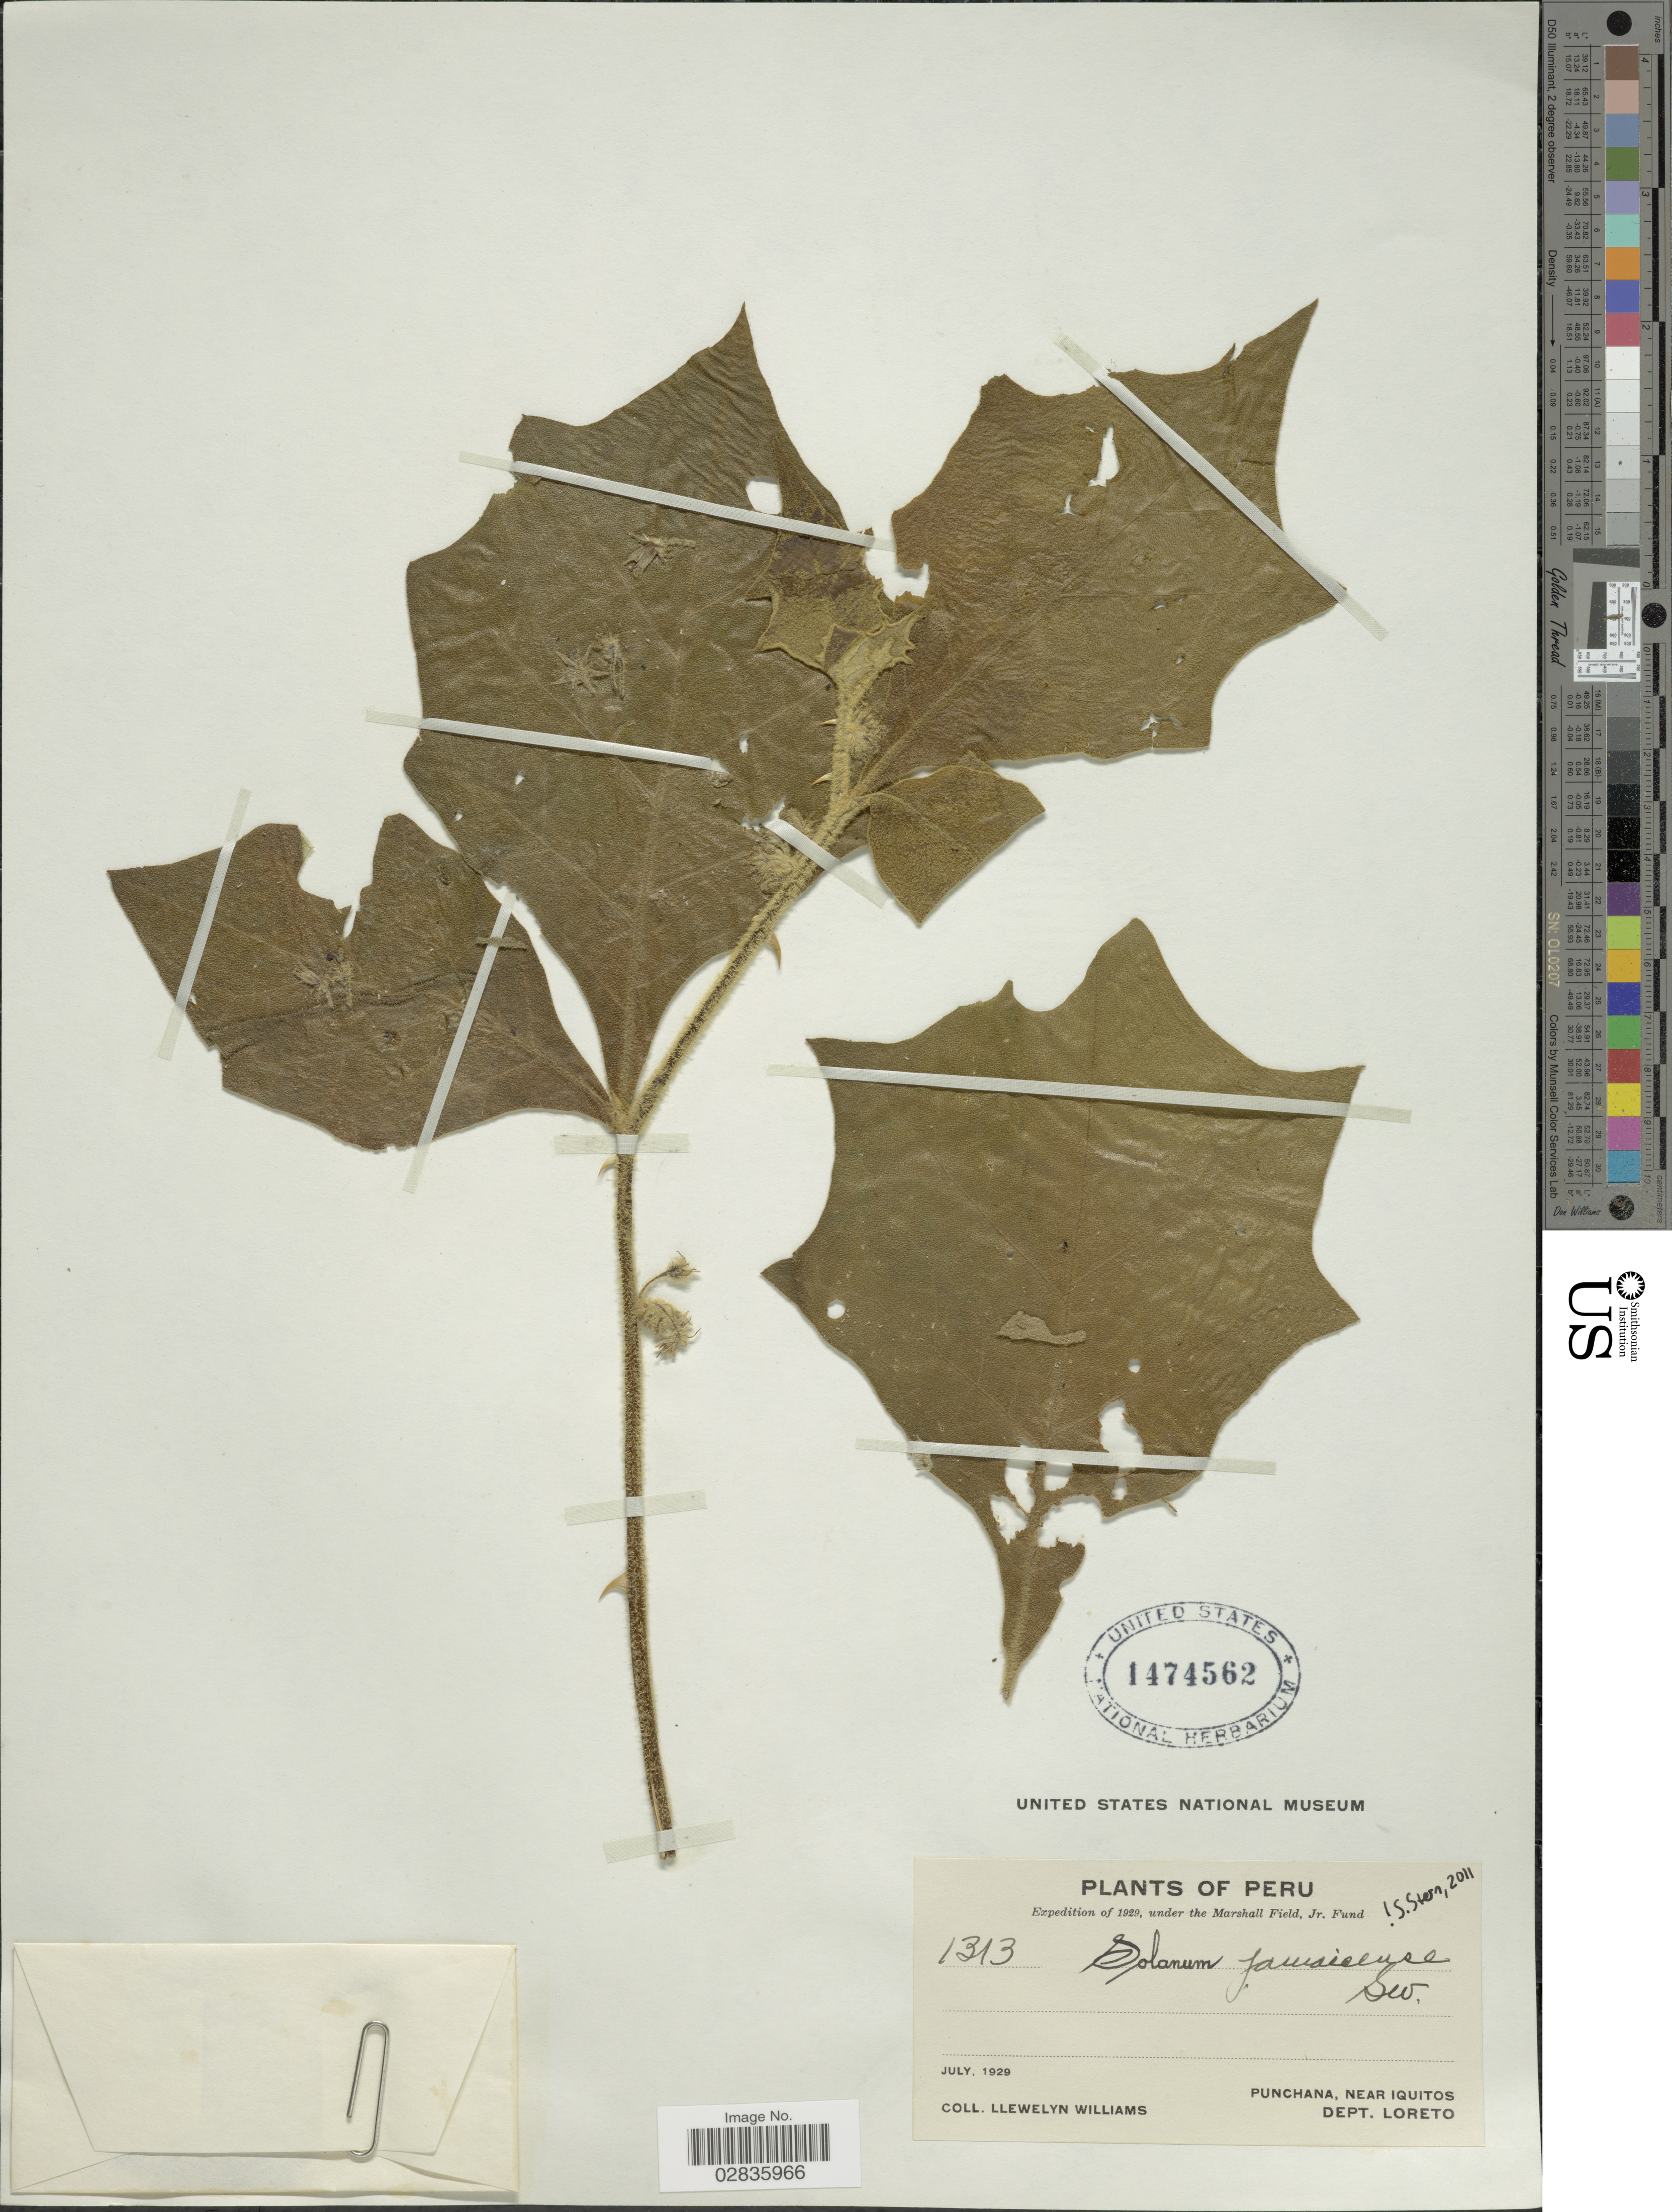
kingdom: Plantae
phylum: Tracheophyta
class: Magnoliopsida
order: Solanales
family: Solanaceae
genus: Solanum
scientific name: Solanum jamaicense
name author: Mill.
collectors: Ll. Williams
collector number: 1313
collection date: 1929-07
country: Peru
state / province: Loreto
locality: Punchana, near Iquitos. Dept. Loreto.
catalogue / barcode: US 1474562